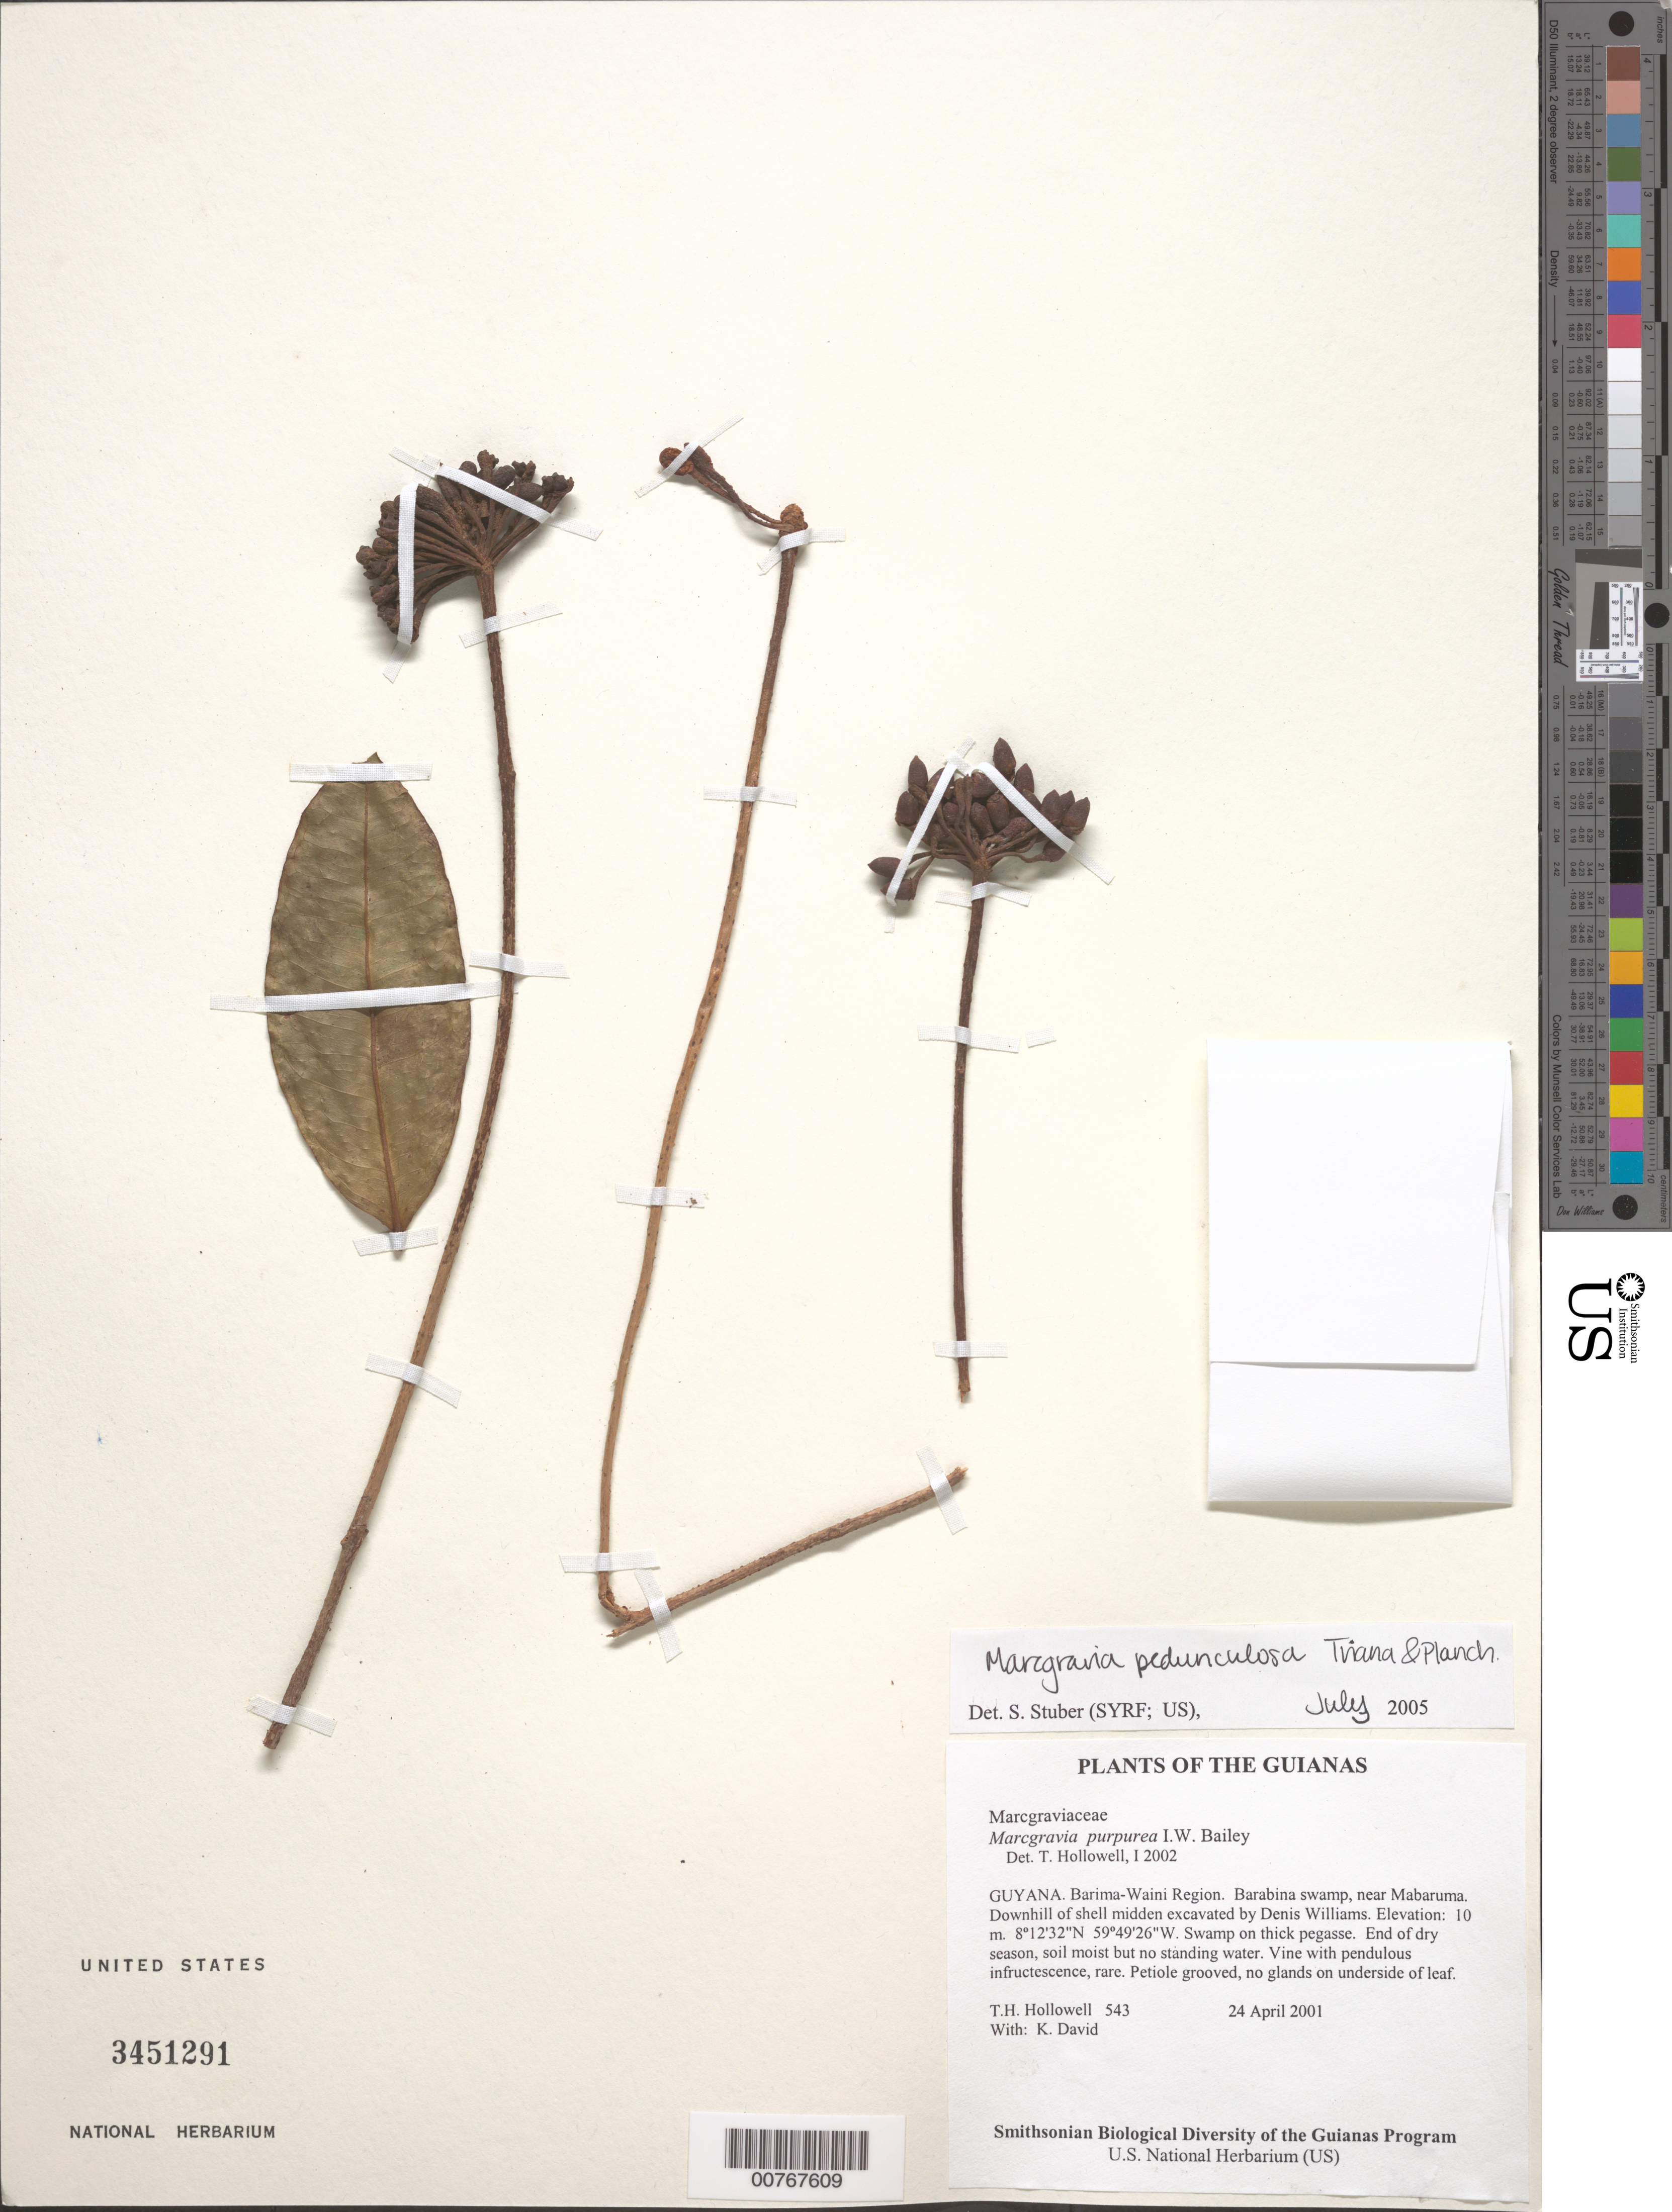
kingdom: Plantae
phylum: Tracheophyta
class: Magnoliopsida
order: Ericales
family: Marcgraviaceae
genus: Marcgravia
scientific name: Marcgravia pedunculosa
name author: Triana & Planch.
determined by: Stuber, S.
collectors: T. Hollowell & K. David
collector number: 543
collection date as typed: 24 April 2001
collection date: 2001-04-24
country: Guyana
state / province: Barima-Waini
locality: Barabina swamp, near Mabaruma. Downhill of shell midden excavated by Denis Williams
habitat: Swamp on thick pegasse. End of dry season, soil moist but no standing water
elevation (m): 10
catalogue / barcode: US 3451291